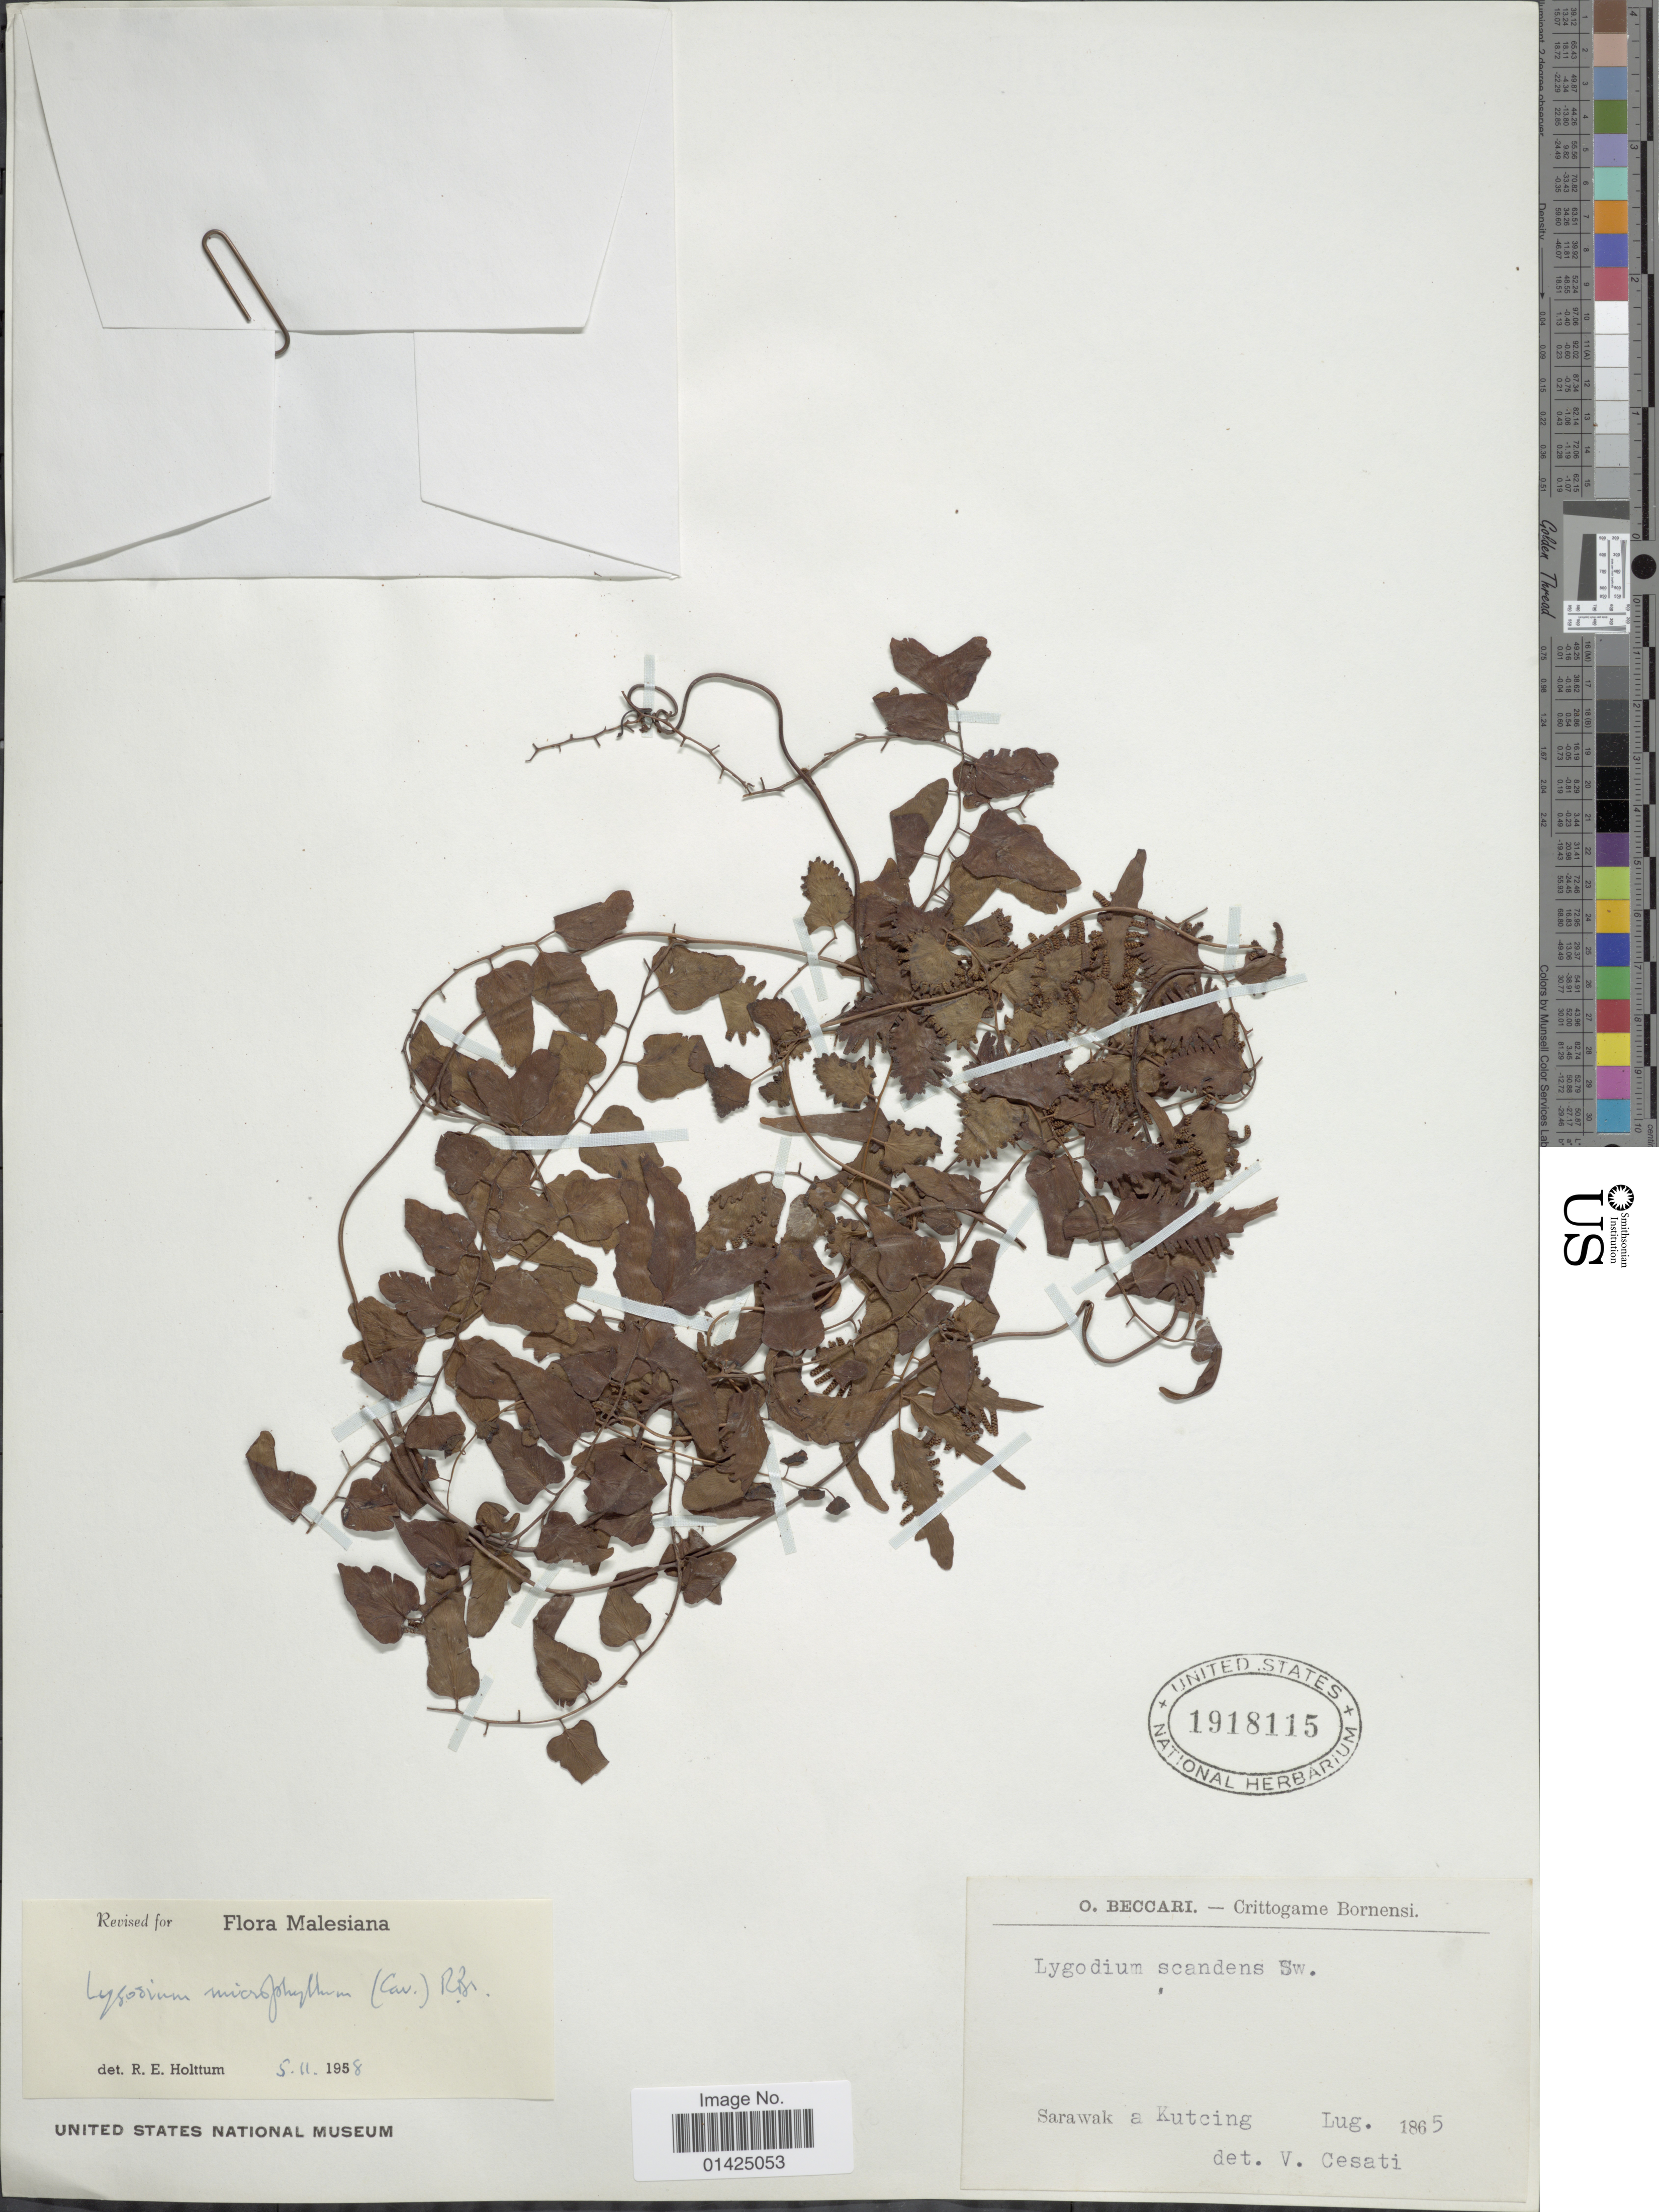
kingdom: Plantae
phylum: Tracheophyta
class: Polypodiopsida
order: Schizaeales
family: Lygodiaceae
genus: Lygodium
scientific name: Lygodium microphyllum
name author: (Cav.) R. Br.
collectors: O. Beccari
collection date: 1865-07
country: Malaysia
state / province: Sarawak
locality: Crittogame Bornensi, Sarawak a Kutcing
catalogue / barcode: US 1918115